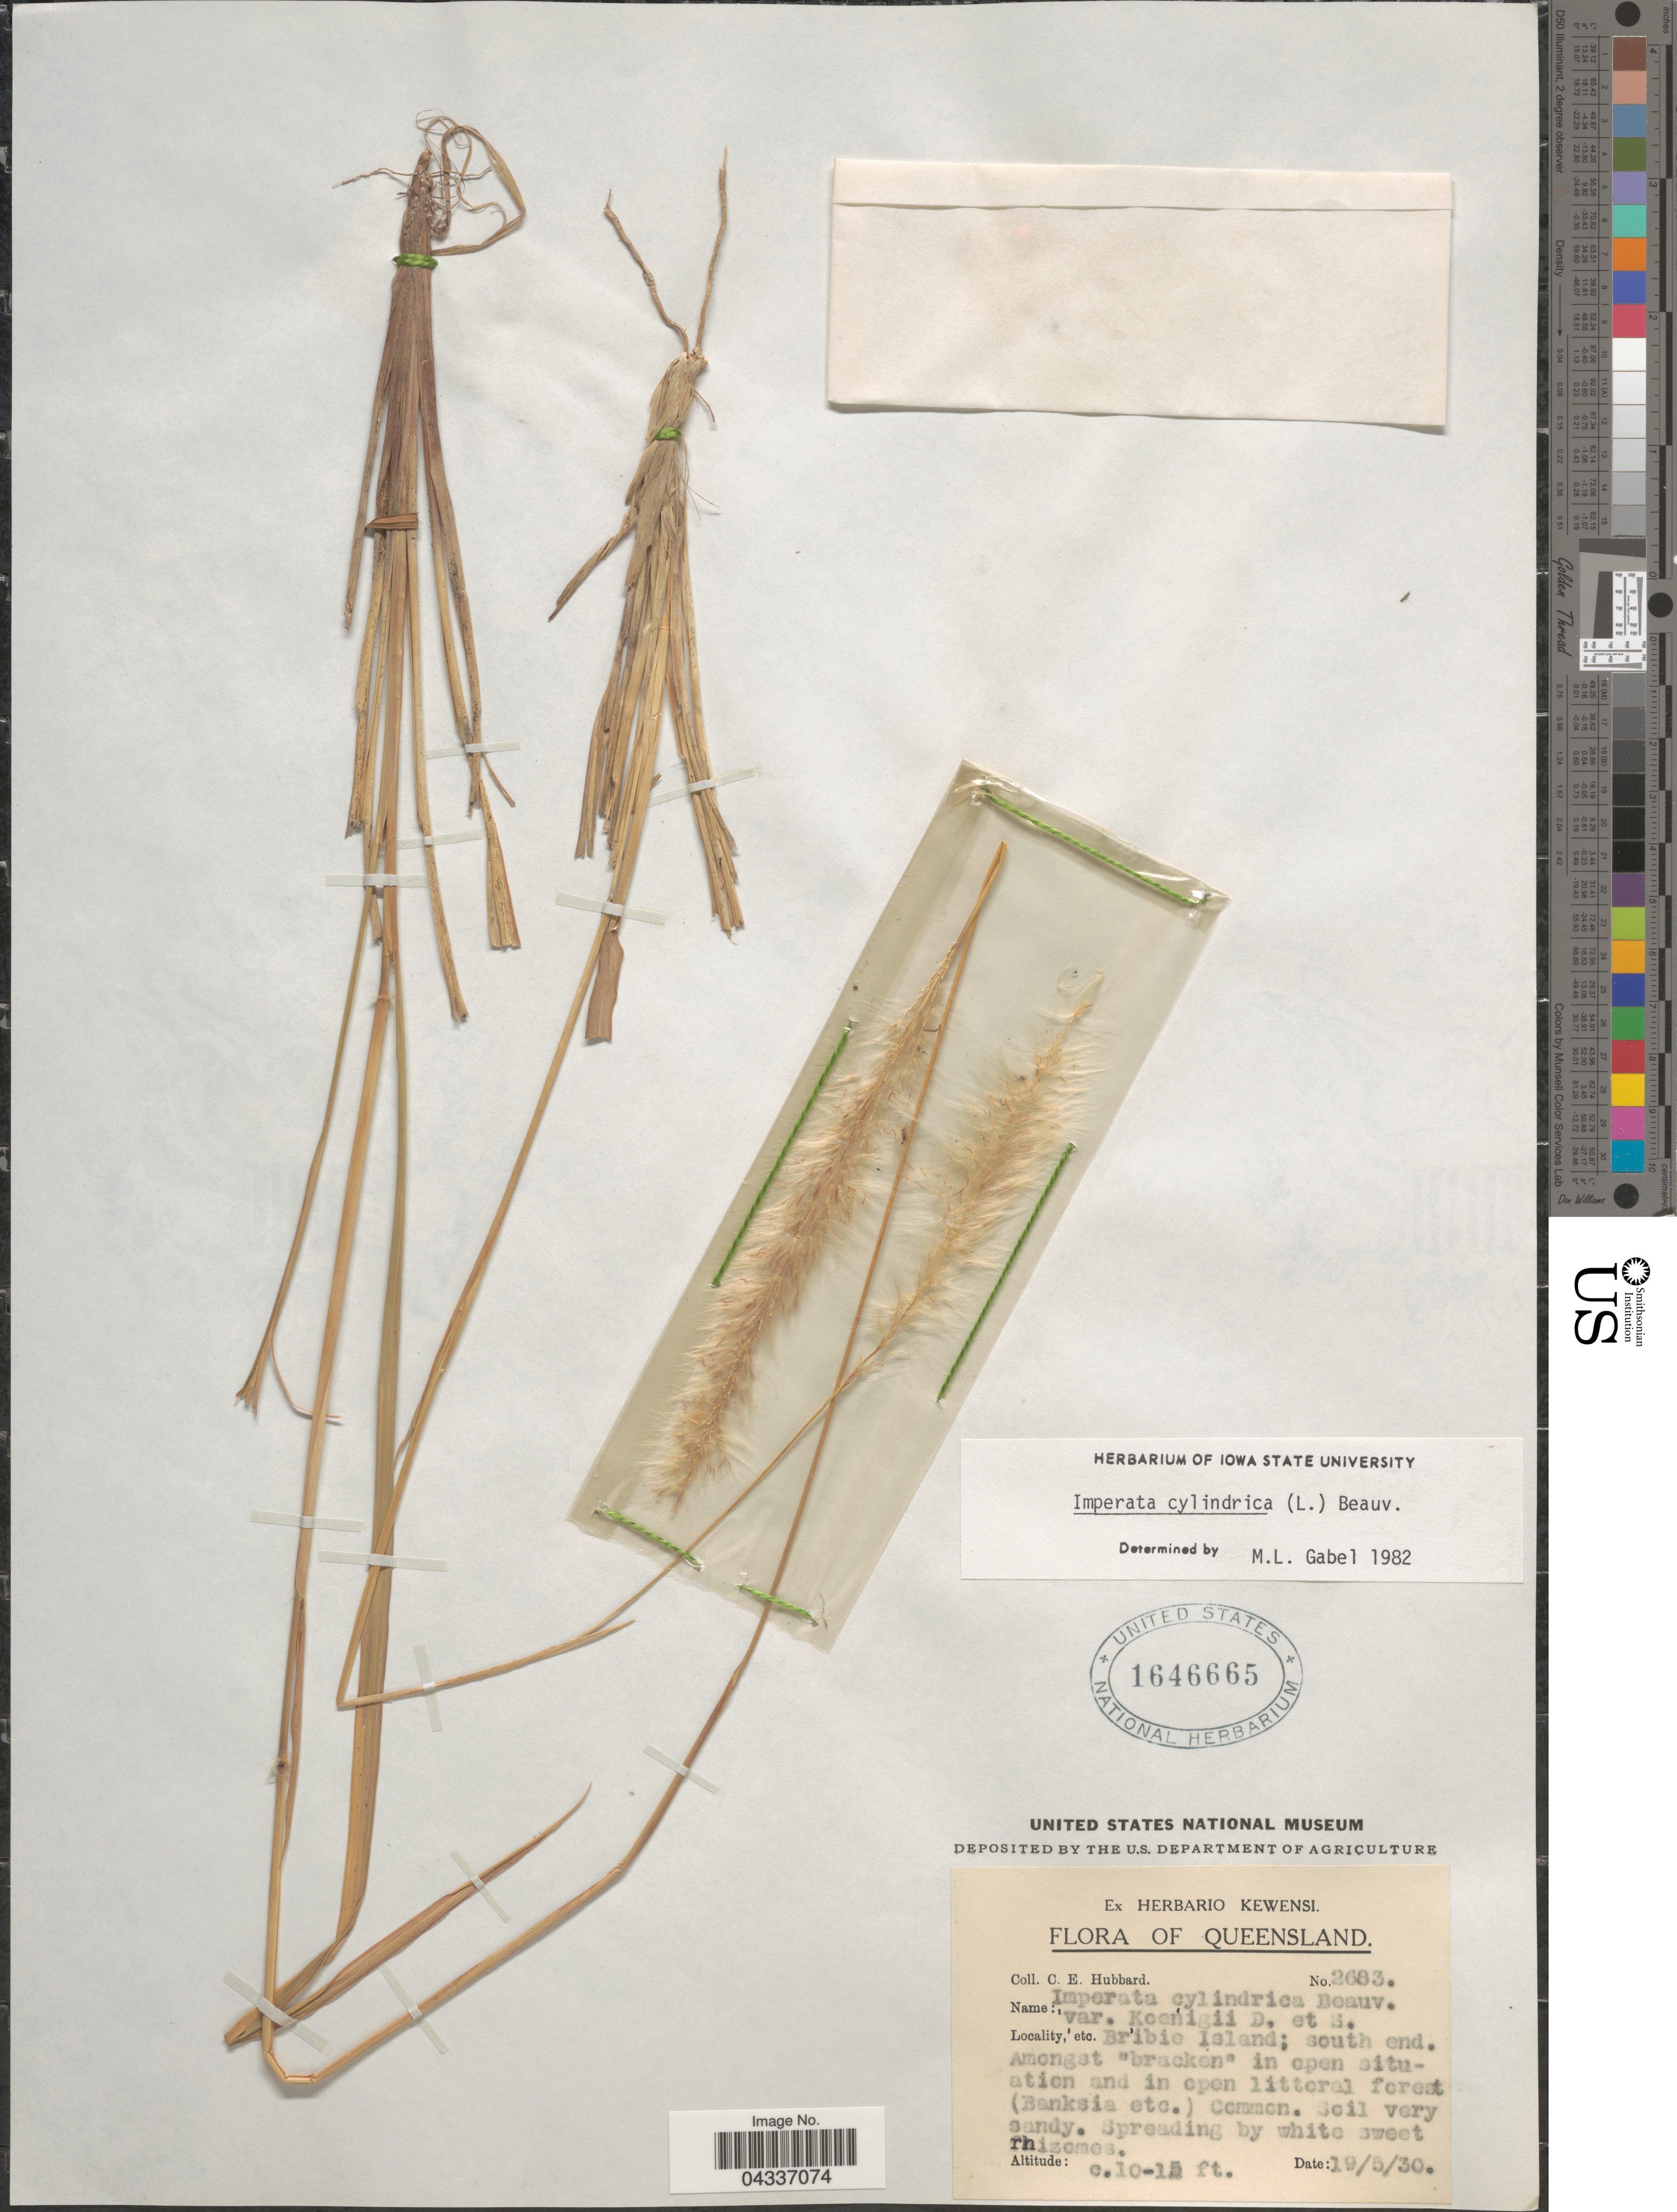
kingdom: Plantae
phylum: Tracheophyta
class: Liliopsida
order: Poales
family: Poaceae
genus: Imperata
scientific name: Imperata cylindrica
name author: (L.) P. Beauv.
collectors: C. E. Hubbard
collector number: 2683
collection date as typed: Transcribed d/m/y: 19/5/30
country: Australia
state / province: Queensland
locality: Bribie Island; south end.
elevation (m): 3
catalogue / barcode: US 1646665